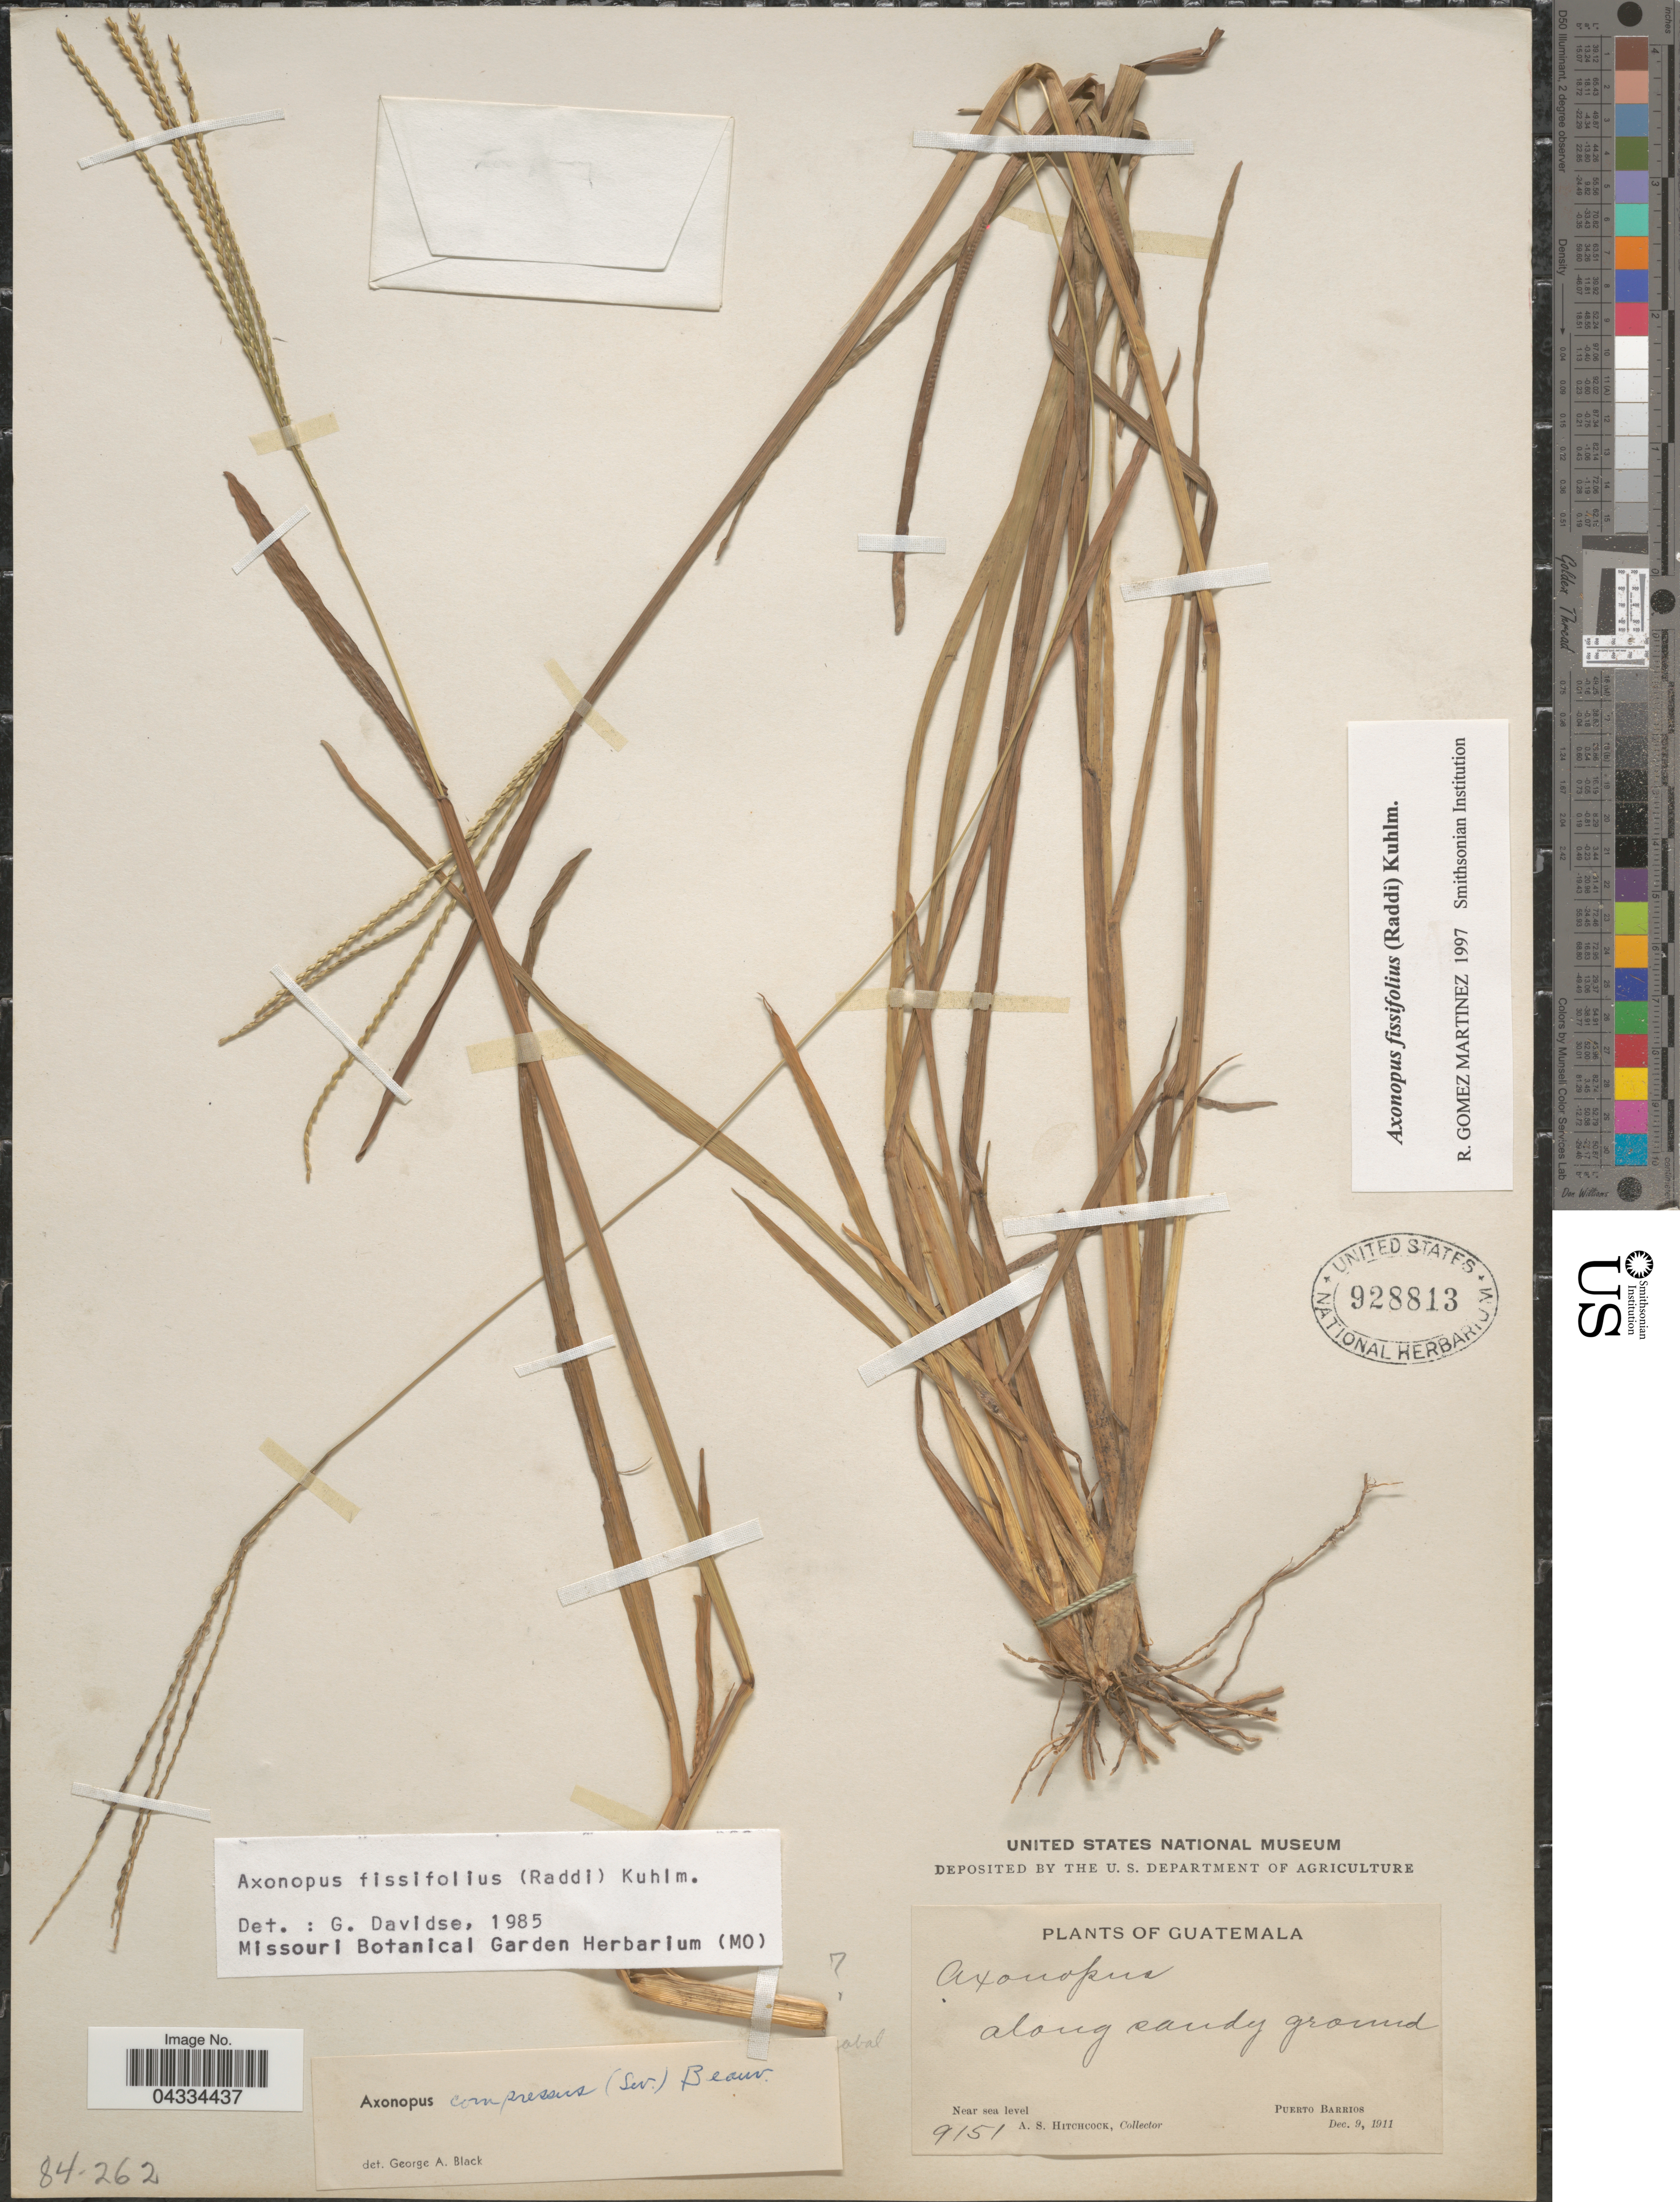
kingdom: Plantae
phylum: Tracheophyta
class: Liliopsida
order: Poales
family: Poaceae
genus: Axonopus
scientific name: Axonopus fissifolius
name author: (Raddi) Kuhlm.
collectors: A. S. Hitchcock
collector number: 9151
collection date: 1911-12-09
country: Guatemala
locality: Puerto Barrios.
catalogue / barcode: US 928813